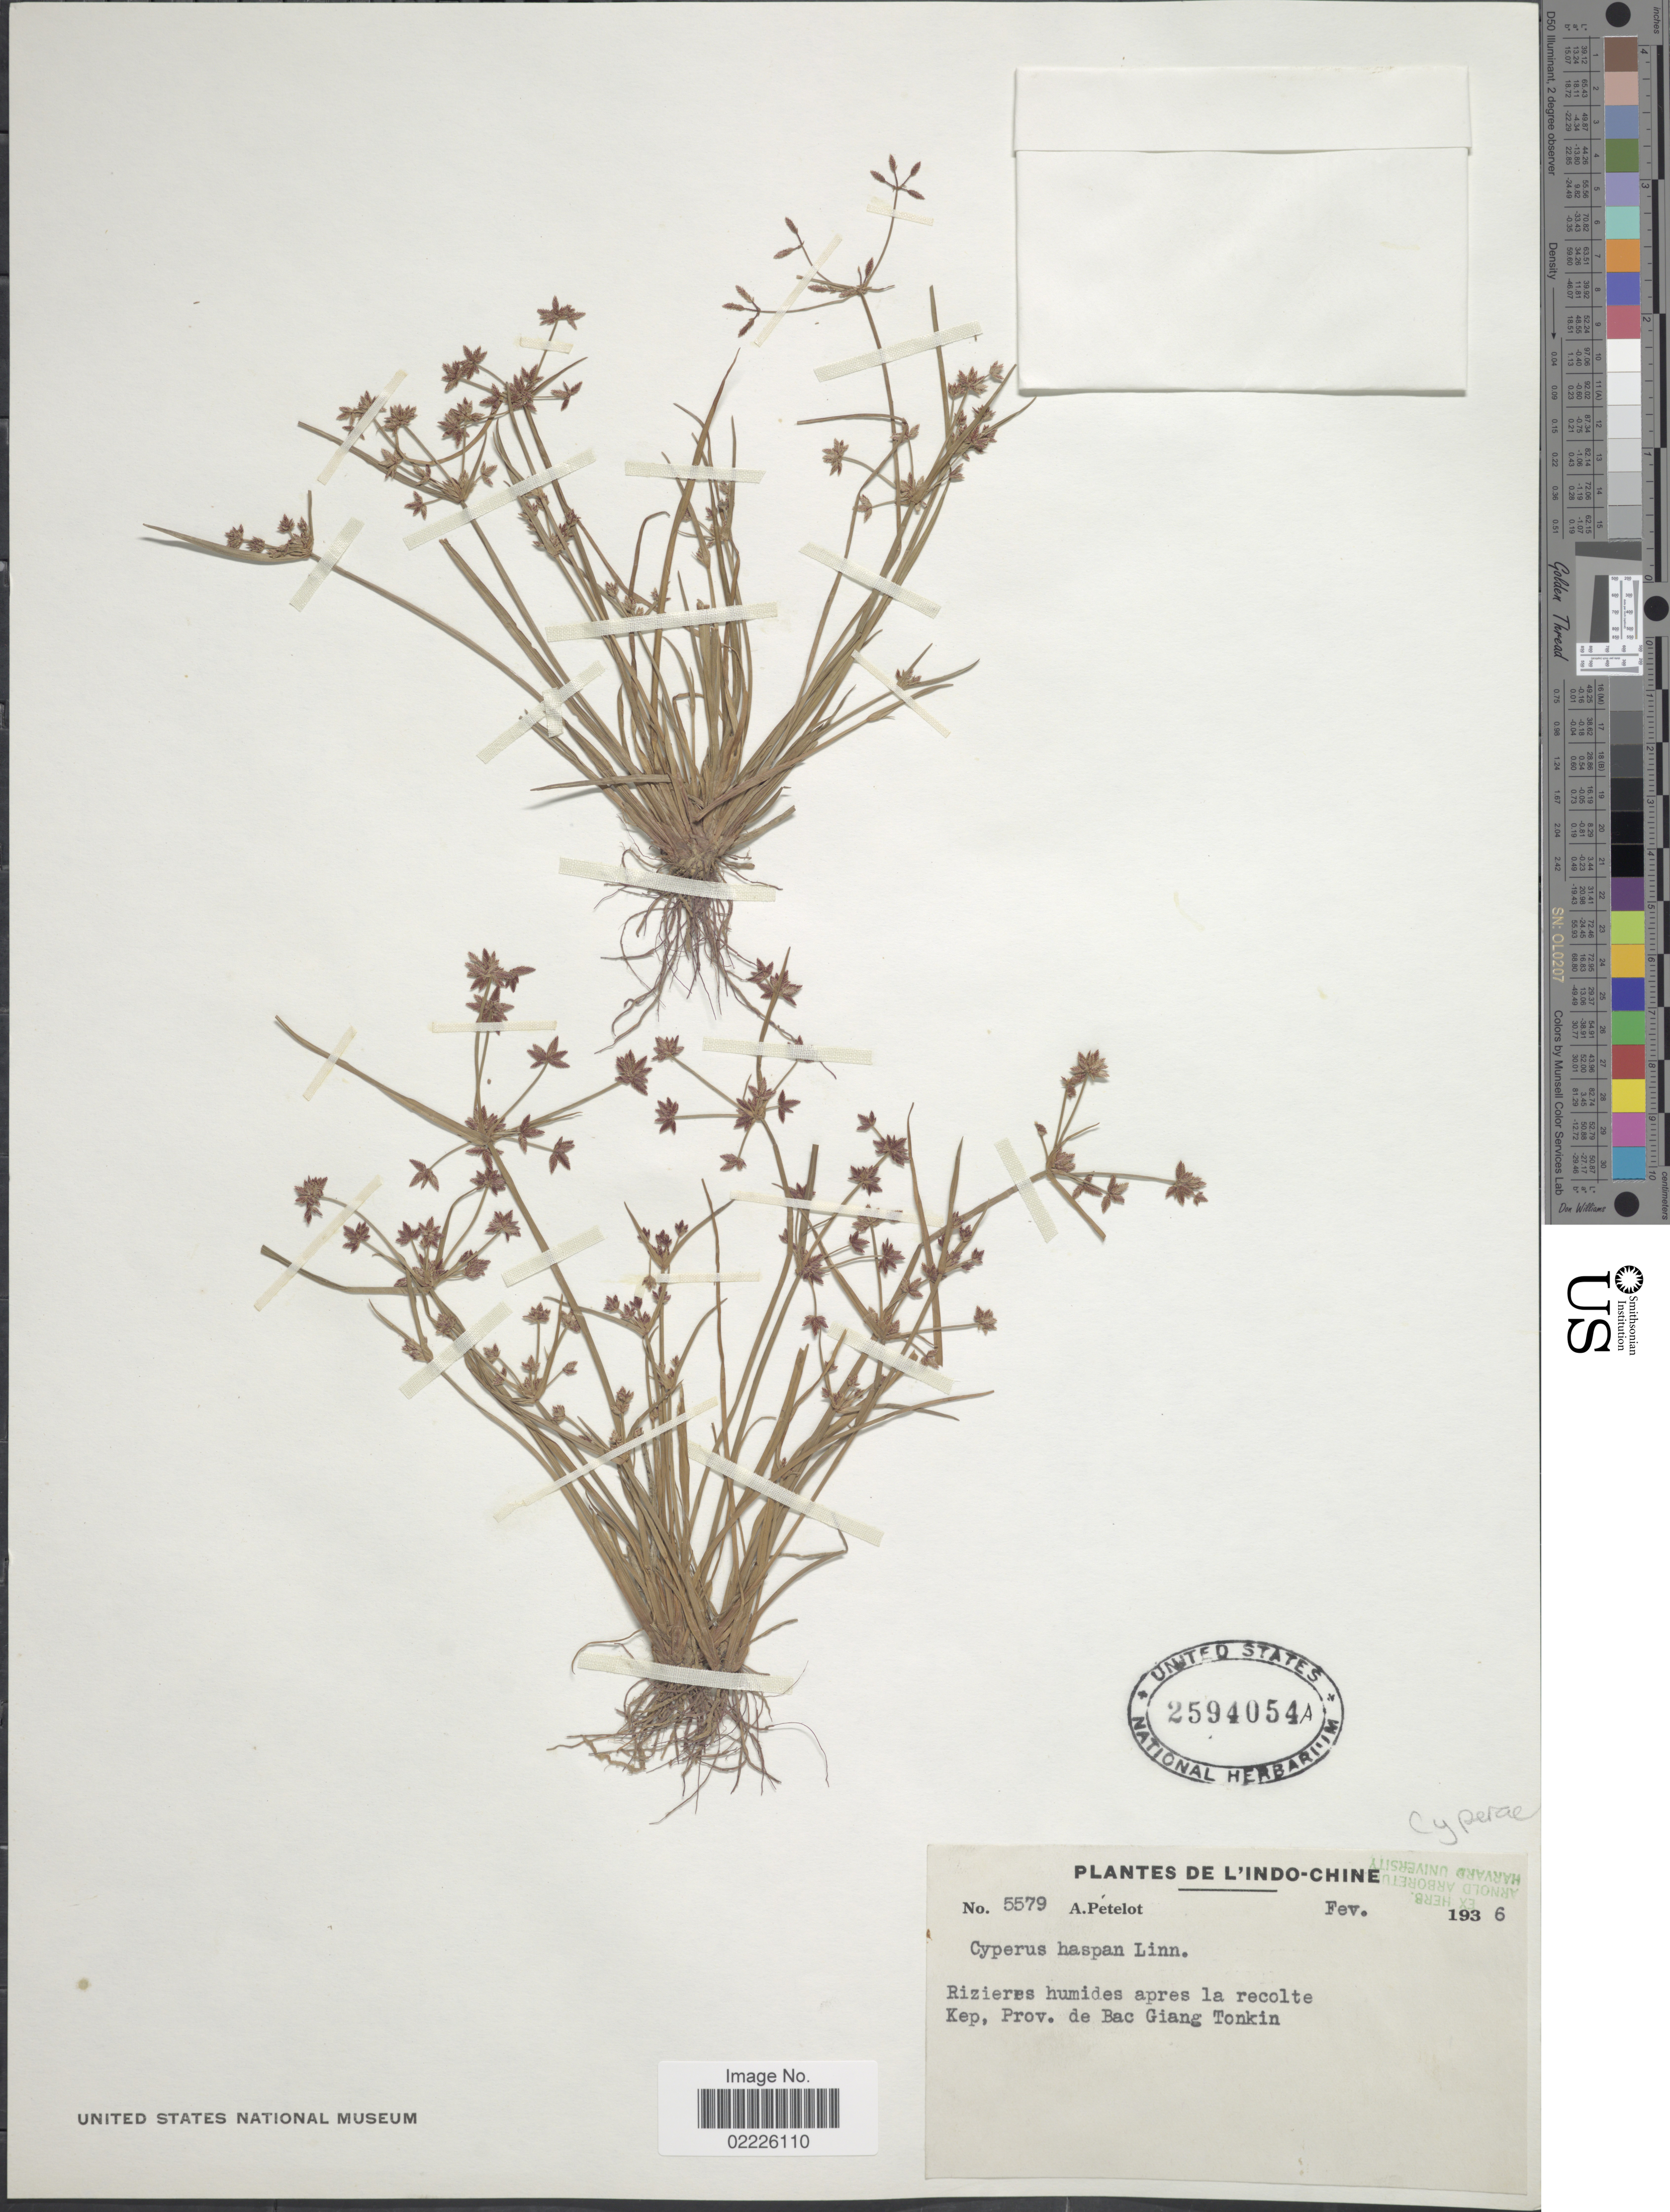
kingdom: Plantae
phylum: Tracheophyta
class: Liliopsida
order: Poales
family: Cyperaceae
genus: Cyperus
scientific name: Cyperus tenuispica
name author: Steud.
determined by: Strong, Mark T., (BOT), Smithsonian Institution - National Museum of Natural History (UNITED STATES)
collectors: A. Petelot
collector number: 5579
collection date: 1936-02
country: Vietnam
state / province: Bac Giang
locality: De L'Indo-China, Rizieres humides apres la recolte, Kep,Prov. de Bac Giang Tonkin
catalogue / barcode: US 2594054A